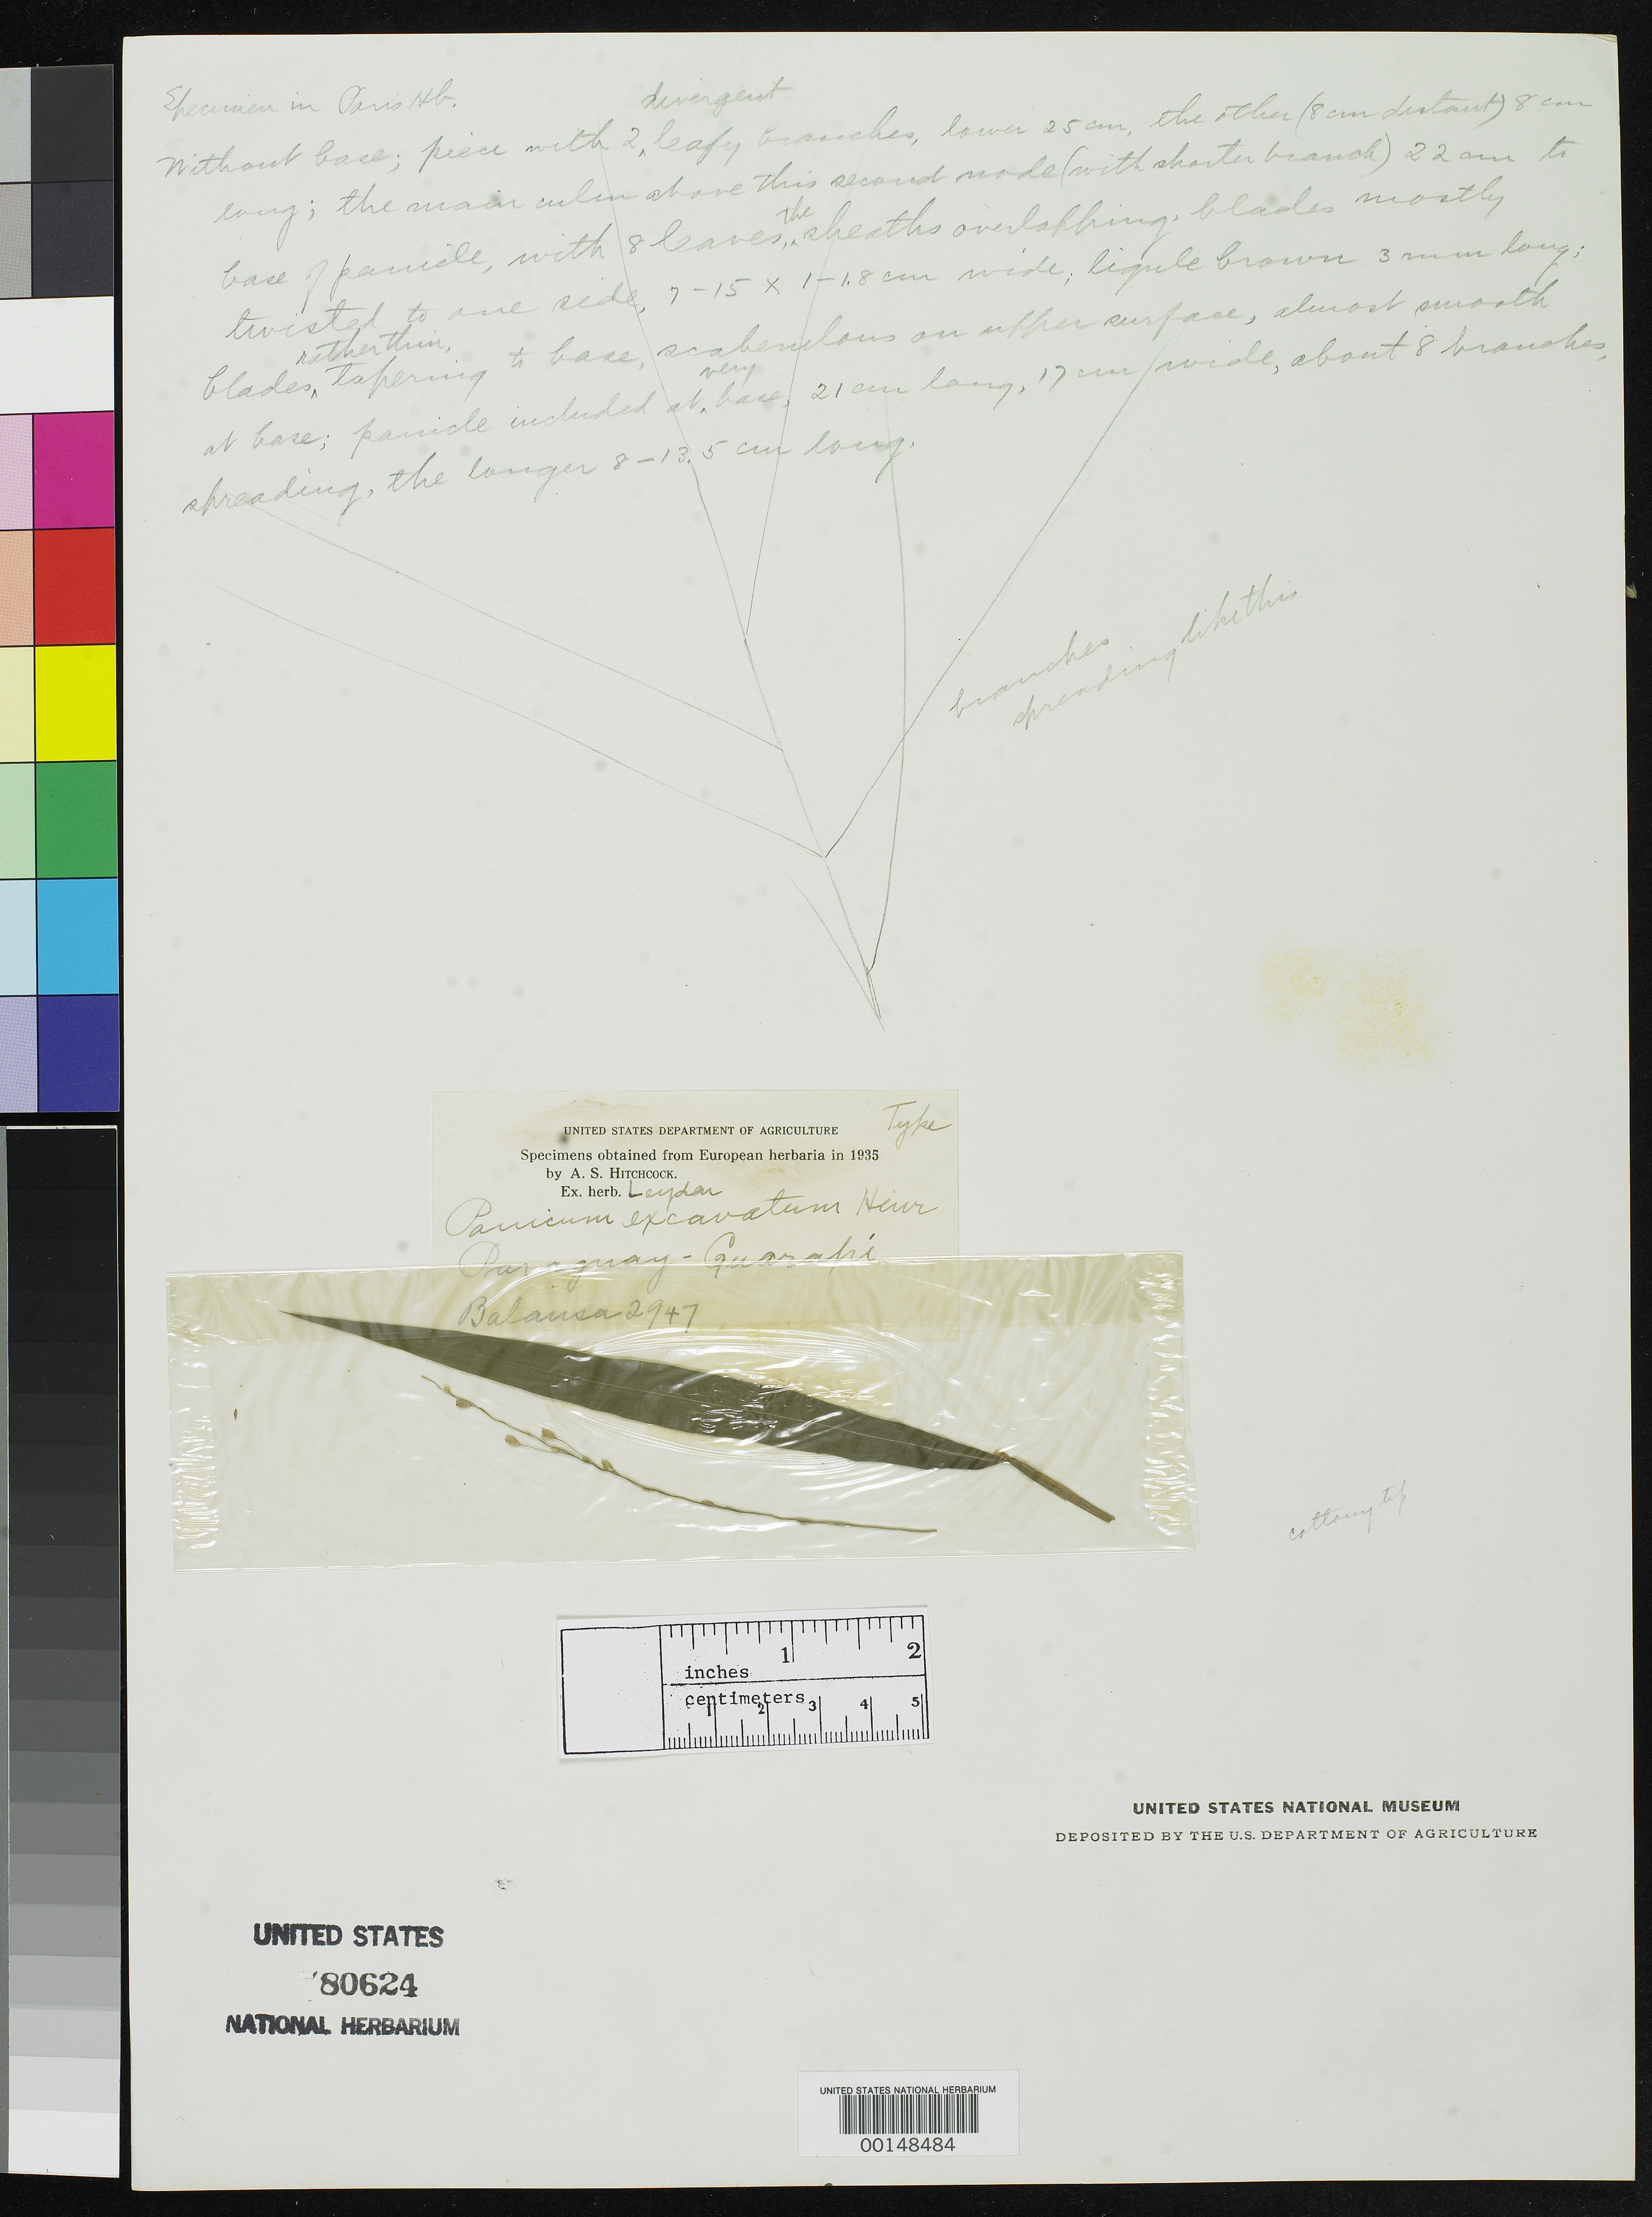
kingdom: Plantae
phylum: Tracheophyta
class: Liliopsida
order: Poales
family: Poaceae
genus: Panicum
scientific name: Panicum excavatum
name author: Henr.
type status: Type Fragment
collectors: B. Balansa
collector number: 2947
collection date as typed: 1881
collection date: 1881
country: Paraguay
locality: Guarapi.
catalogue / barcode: US 80624